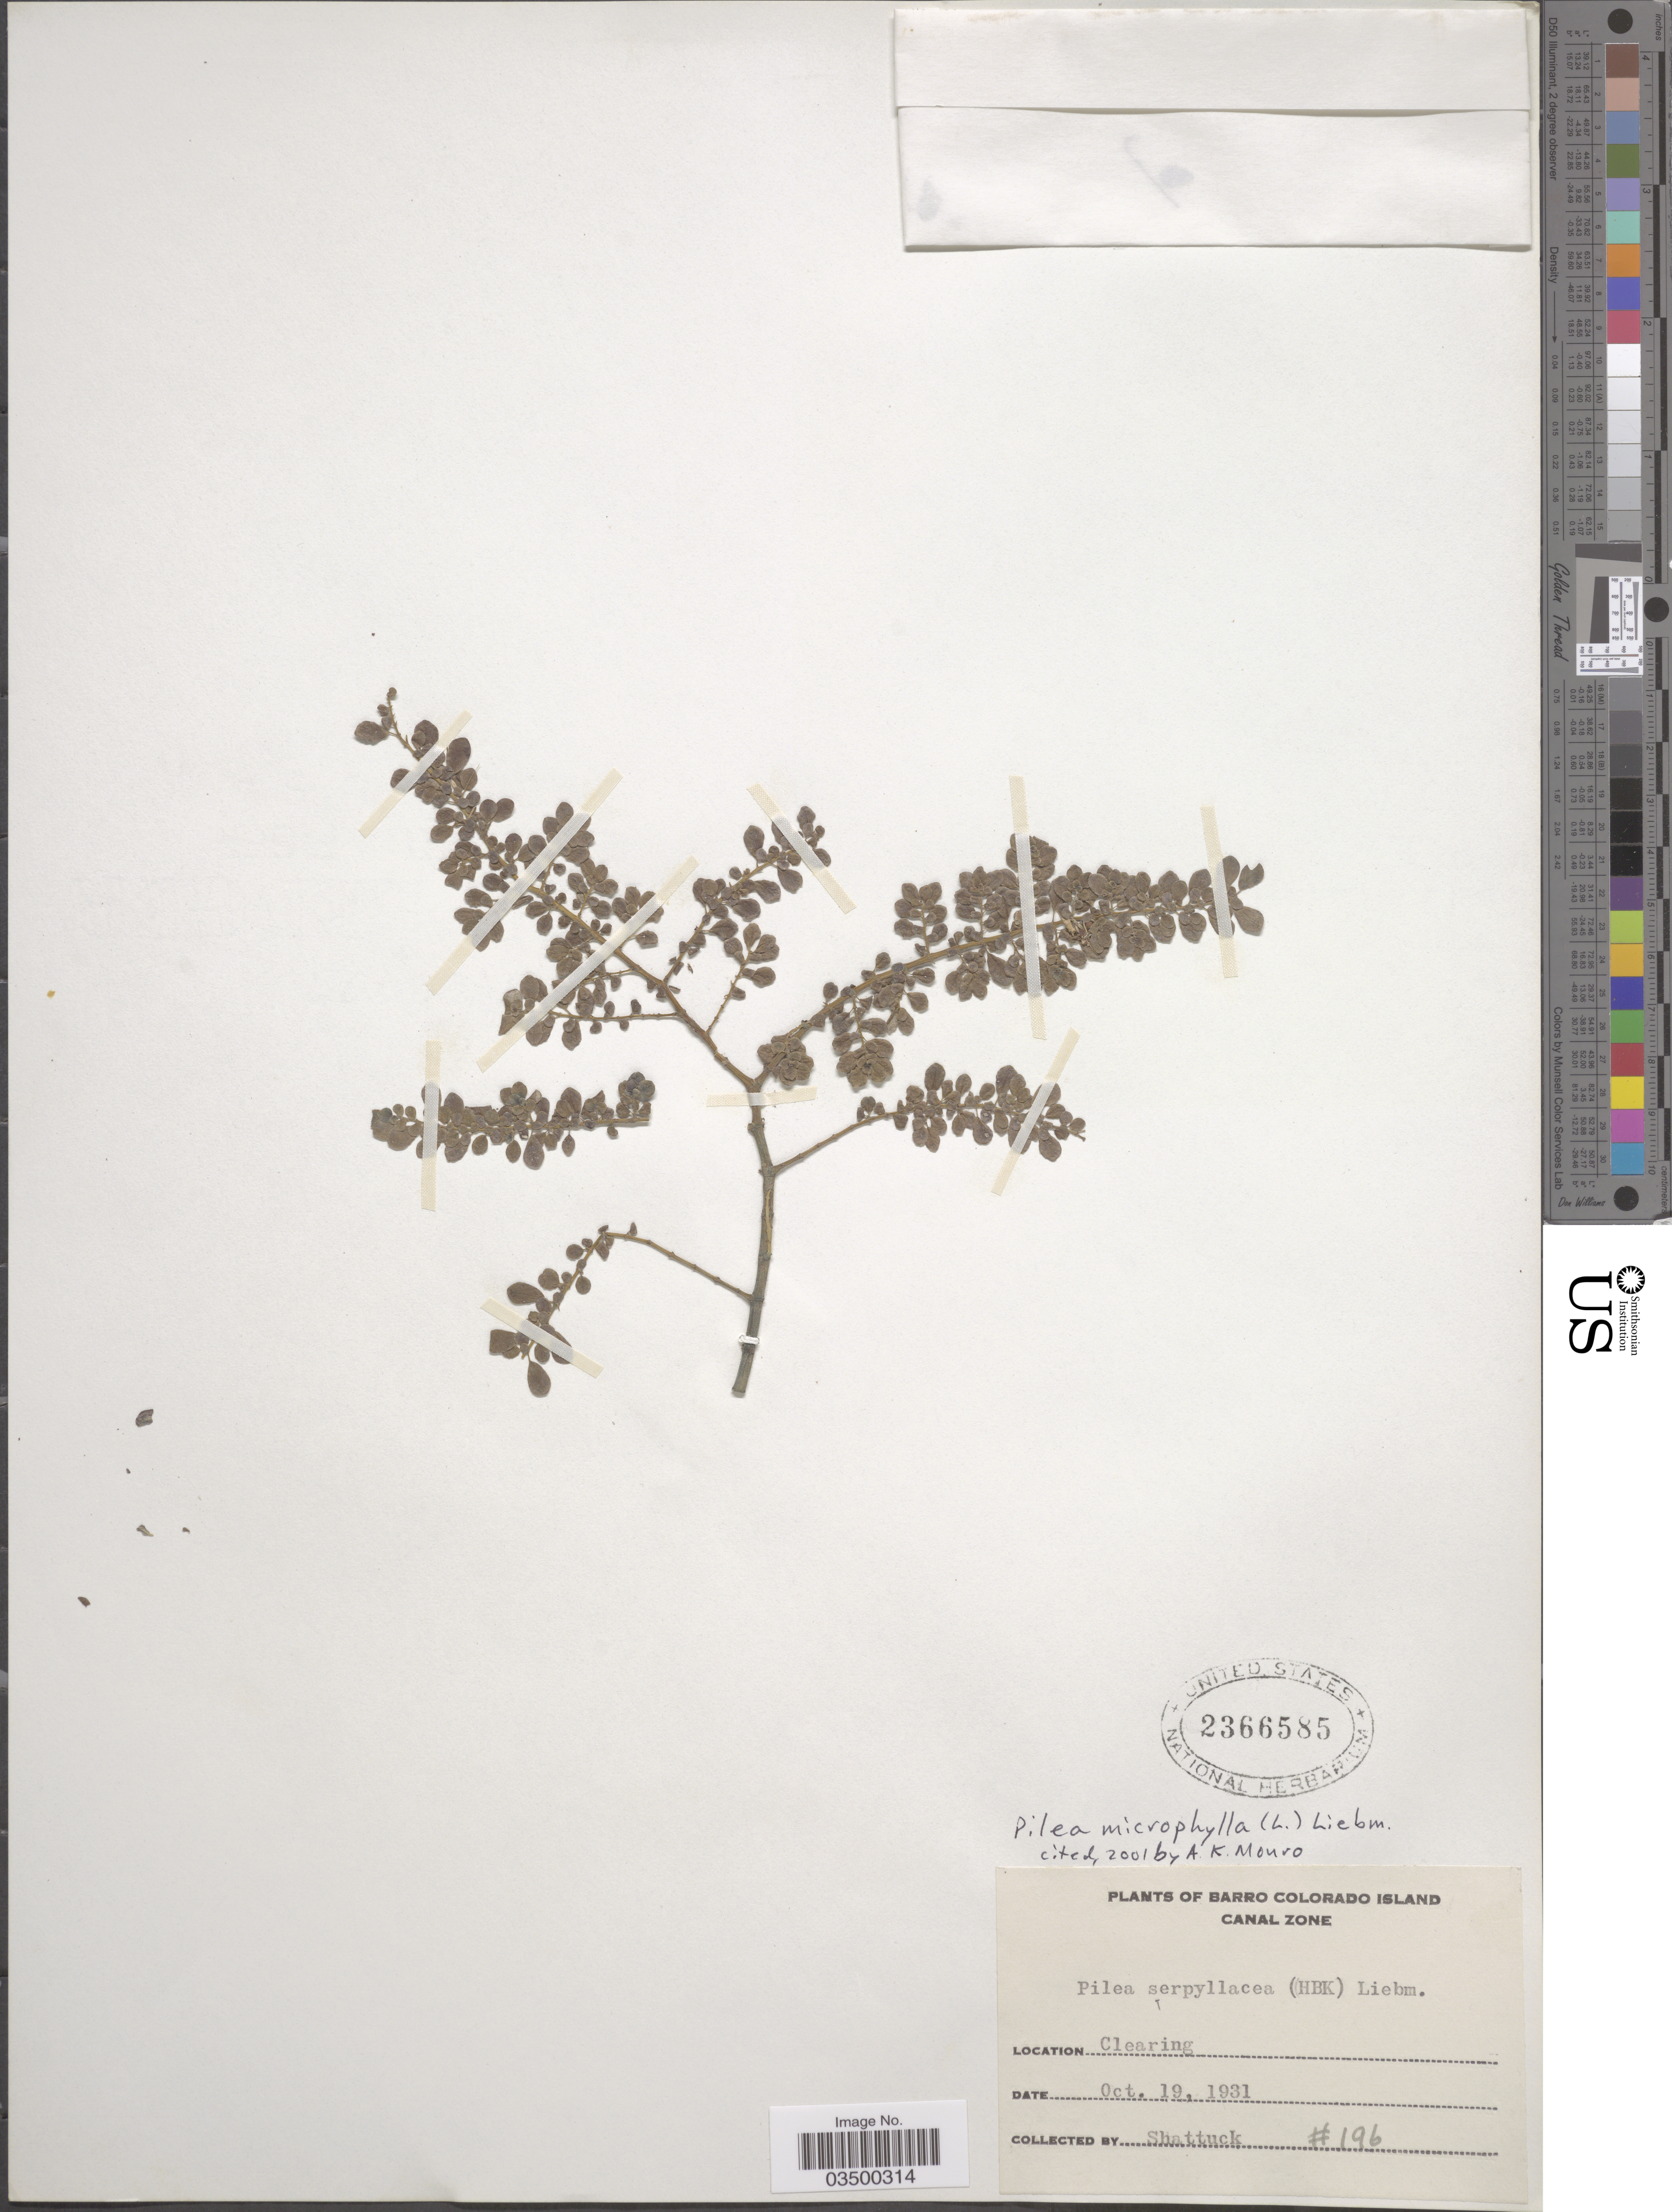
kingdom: Plantae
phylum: Tracheophyta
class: Magnoliopsida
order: Rosales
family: Urticaceae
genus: Pilea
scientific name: Pilea microphylla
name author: (L.) Liebm.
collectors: Shattuck, --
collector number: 196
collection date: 1931-10-19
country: Panama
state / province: Panamá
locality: Barro Colorado Island. Canal Zone. Clearing.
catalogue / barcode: US 2366585